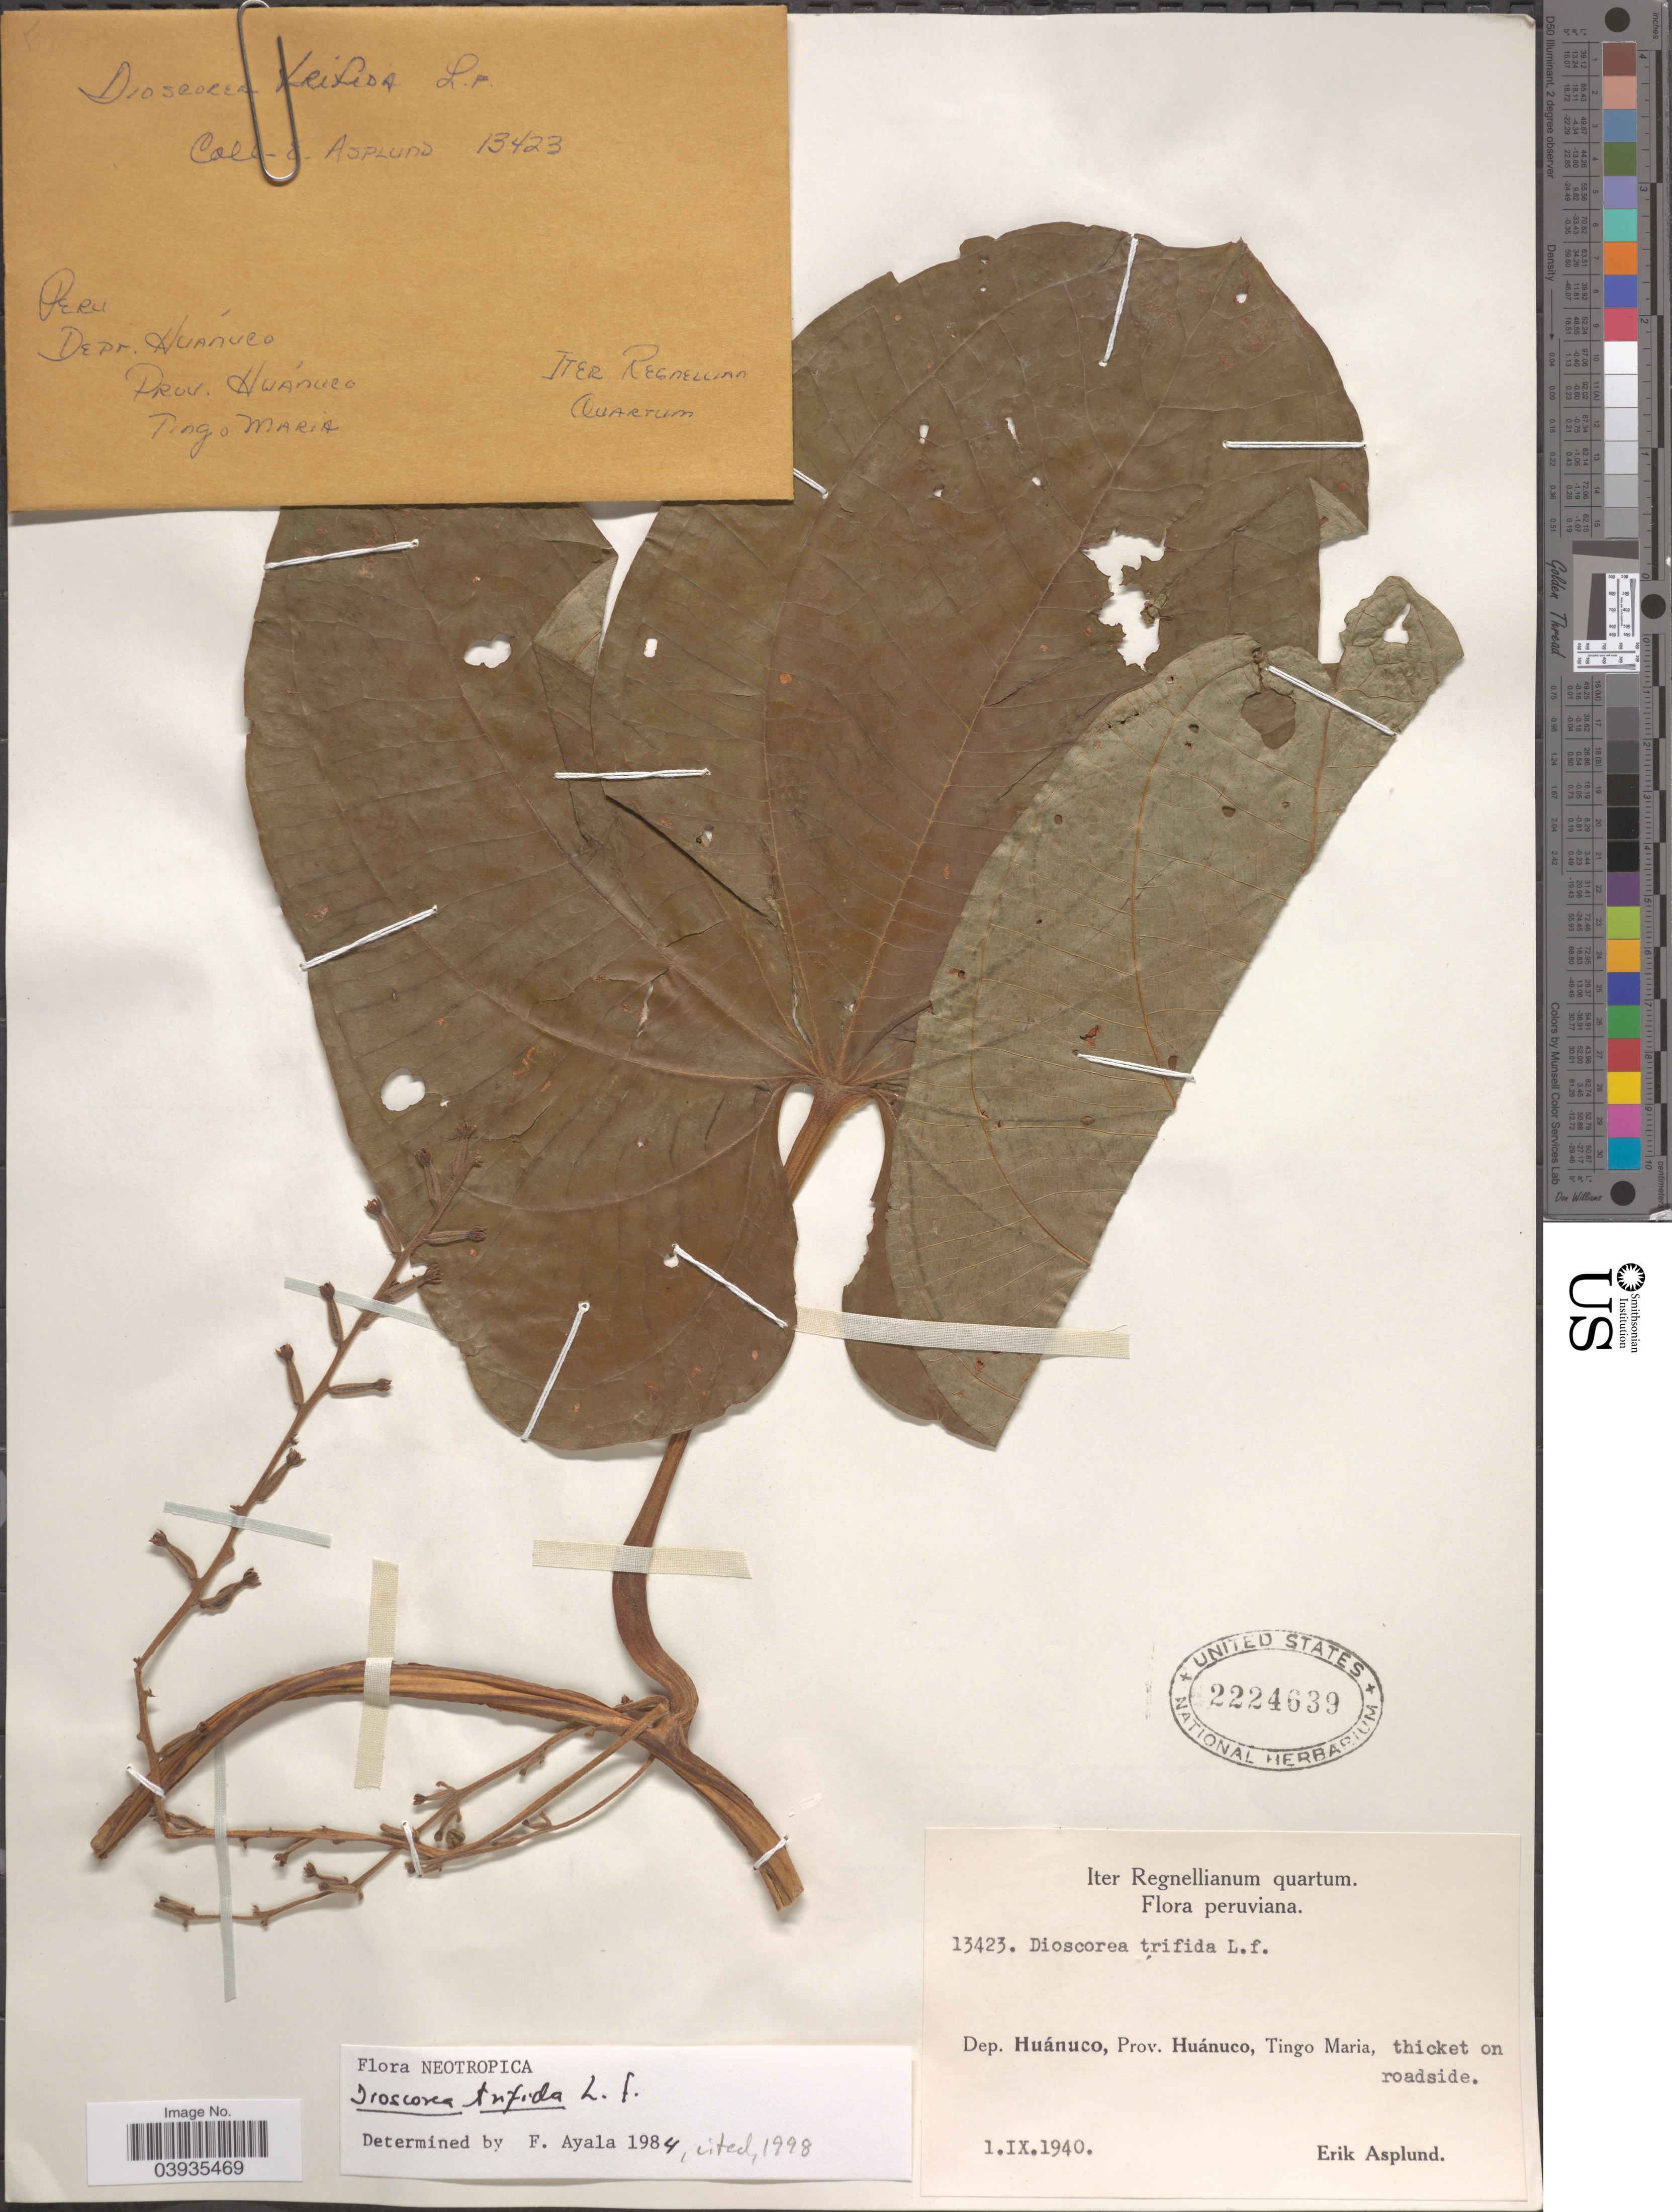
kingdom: Plantae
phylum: Tracheophyta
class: Liliopsida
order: Dioscoreales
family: Dioscoreaceae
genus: Dioscorea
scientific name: Dioscorea trifida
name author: L. f.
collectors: E. Asplund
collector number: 13423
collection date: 1940-09-01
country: Peru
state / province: Huánuco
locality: Dep. Huánuco, Tingo Maria.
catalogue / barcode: US 2224639